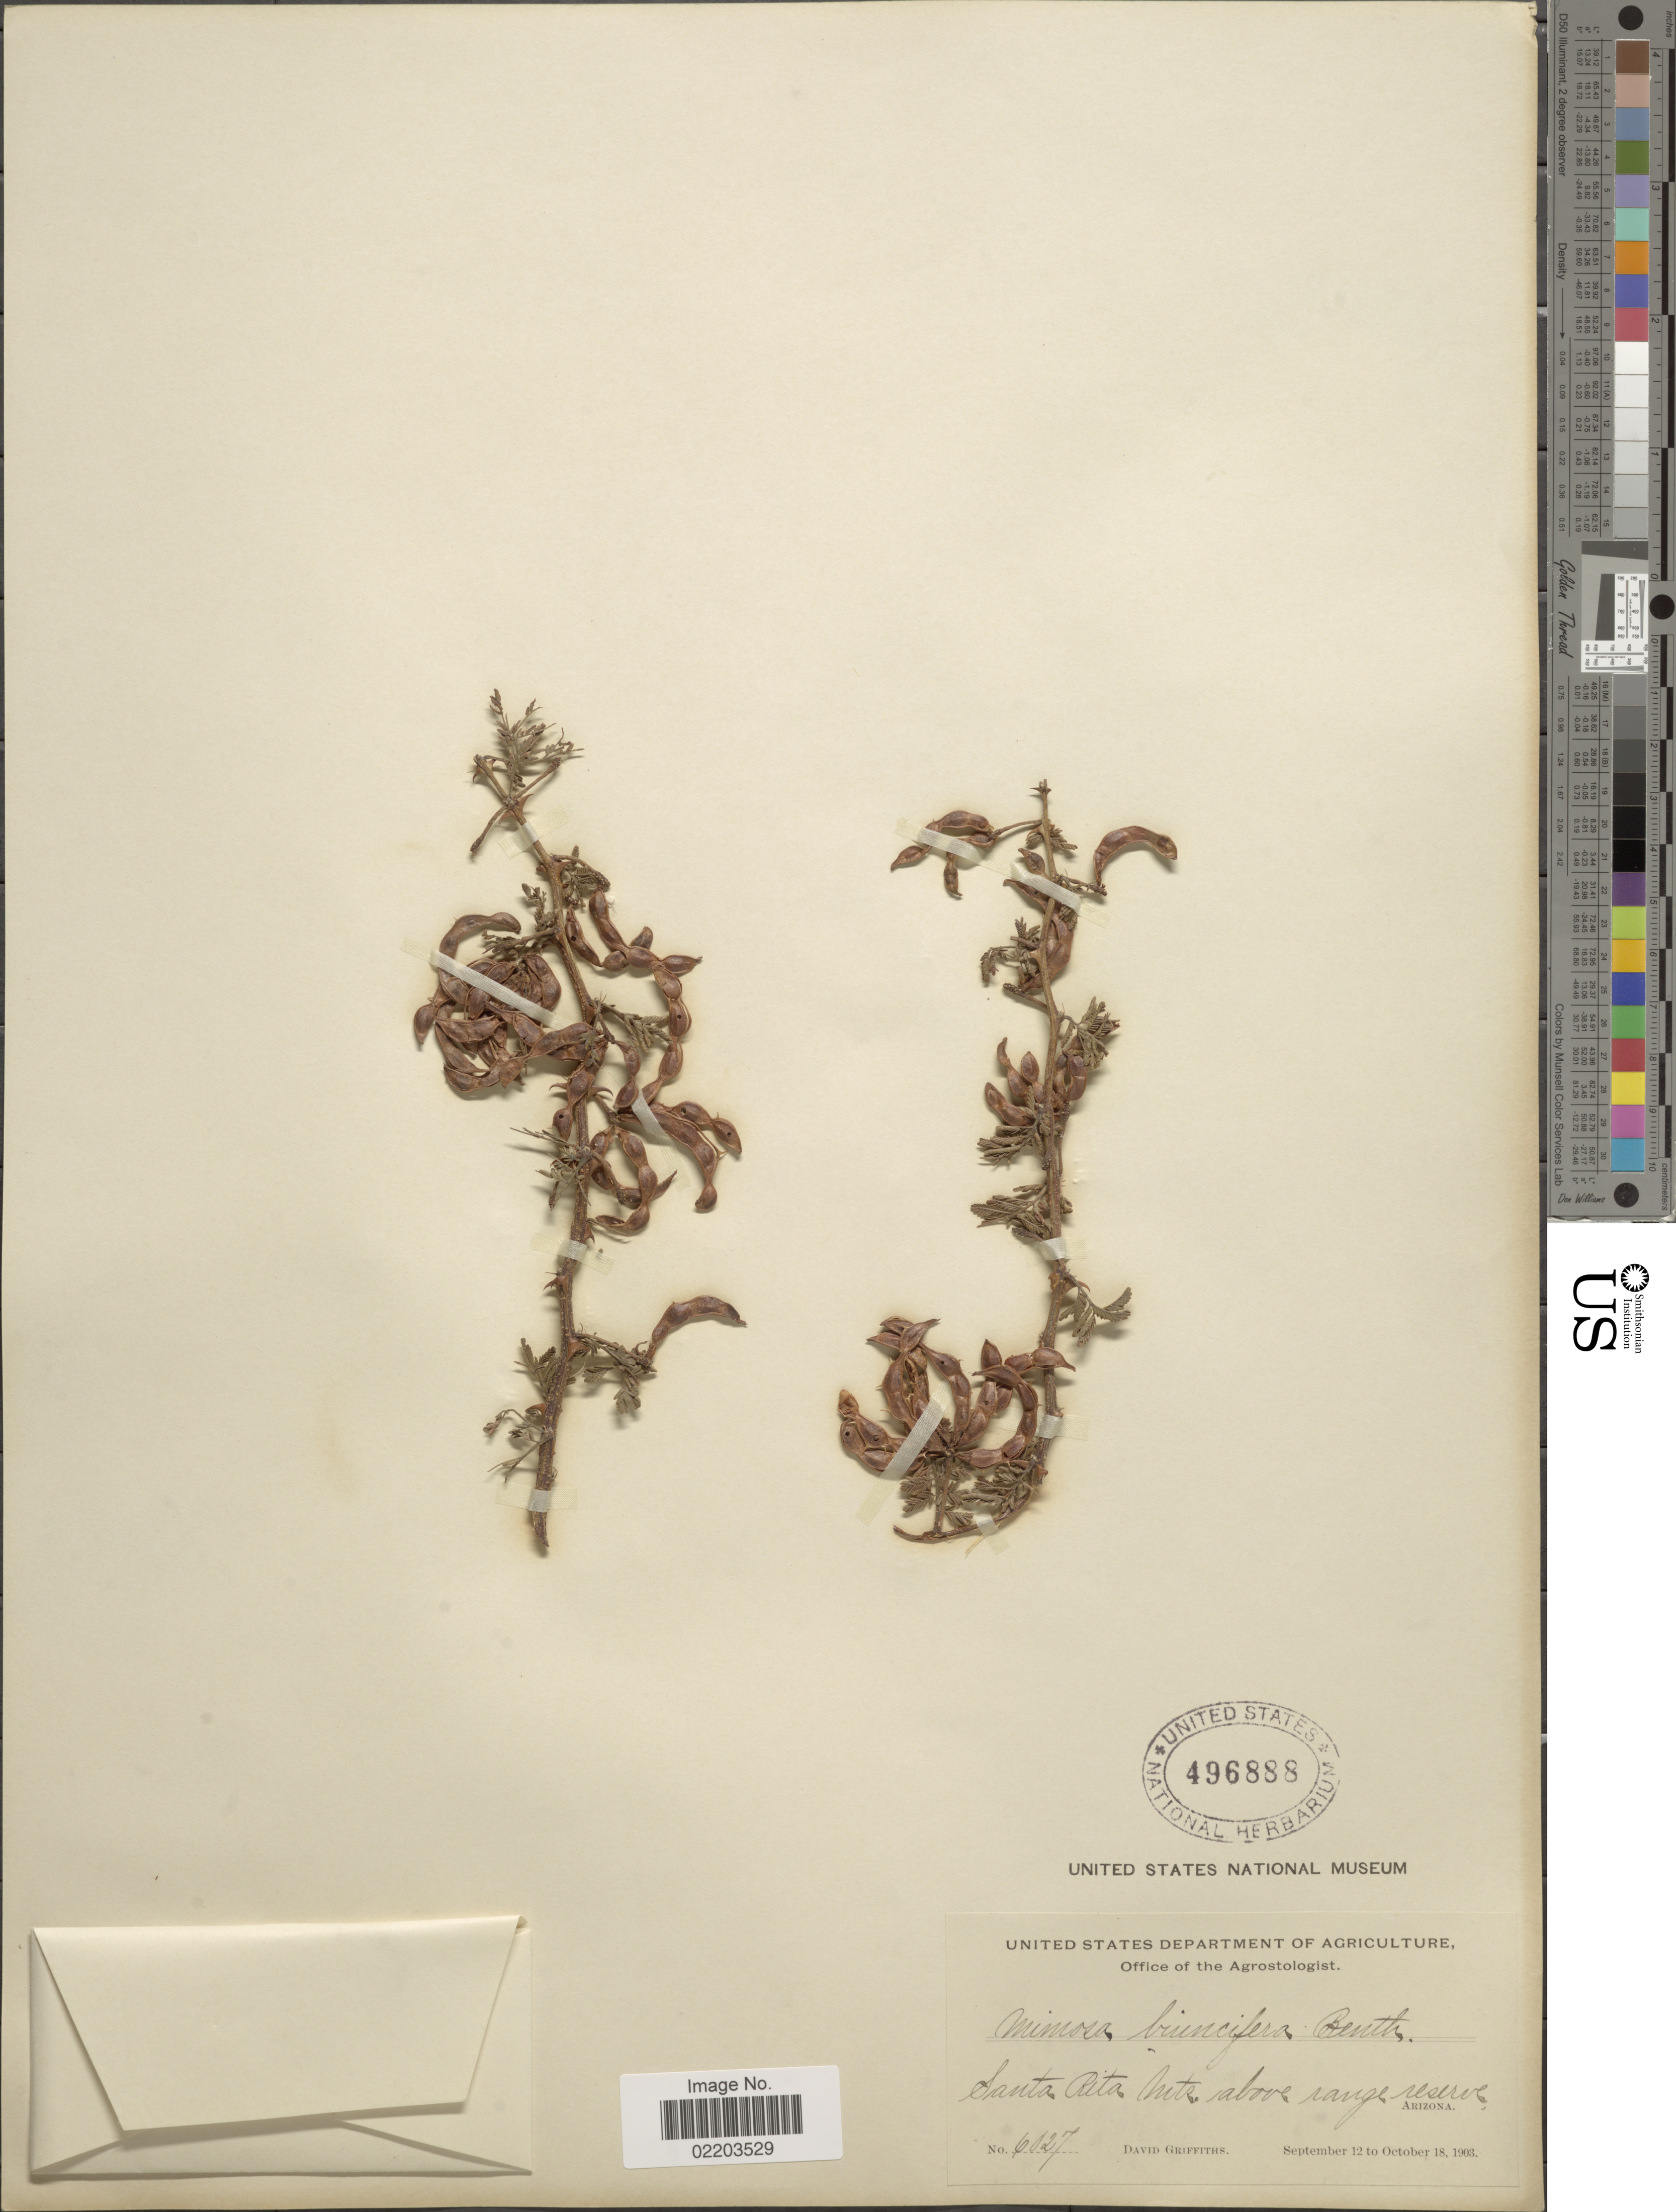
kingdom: Plantae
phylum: Tracheophyta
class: Magnoliopsida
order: Fabales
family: Fabaceae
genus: Mimosa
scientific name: Mimosa biuncifera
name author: Benth.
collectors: D. Griffiths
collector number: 6027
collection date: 1903-09-12/1903-10-18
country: United States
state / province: Arizona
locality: Santa Rita Mts above range reserve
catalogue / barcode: US 496888